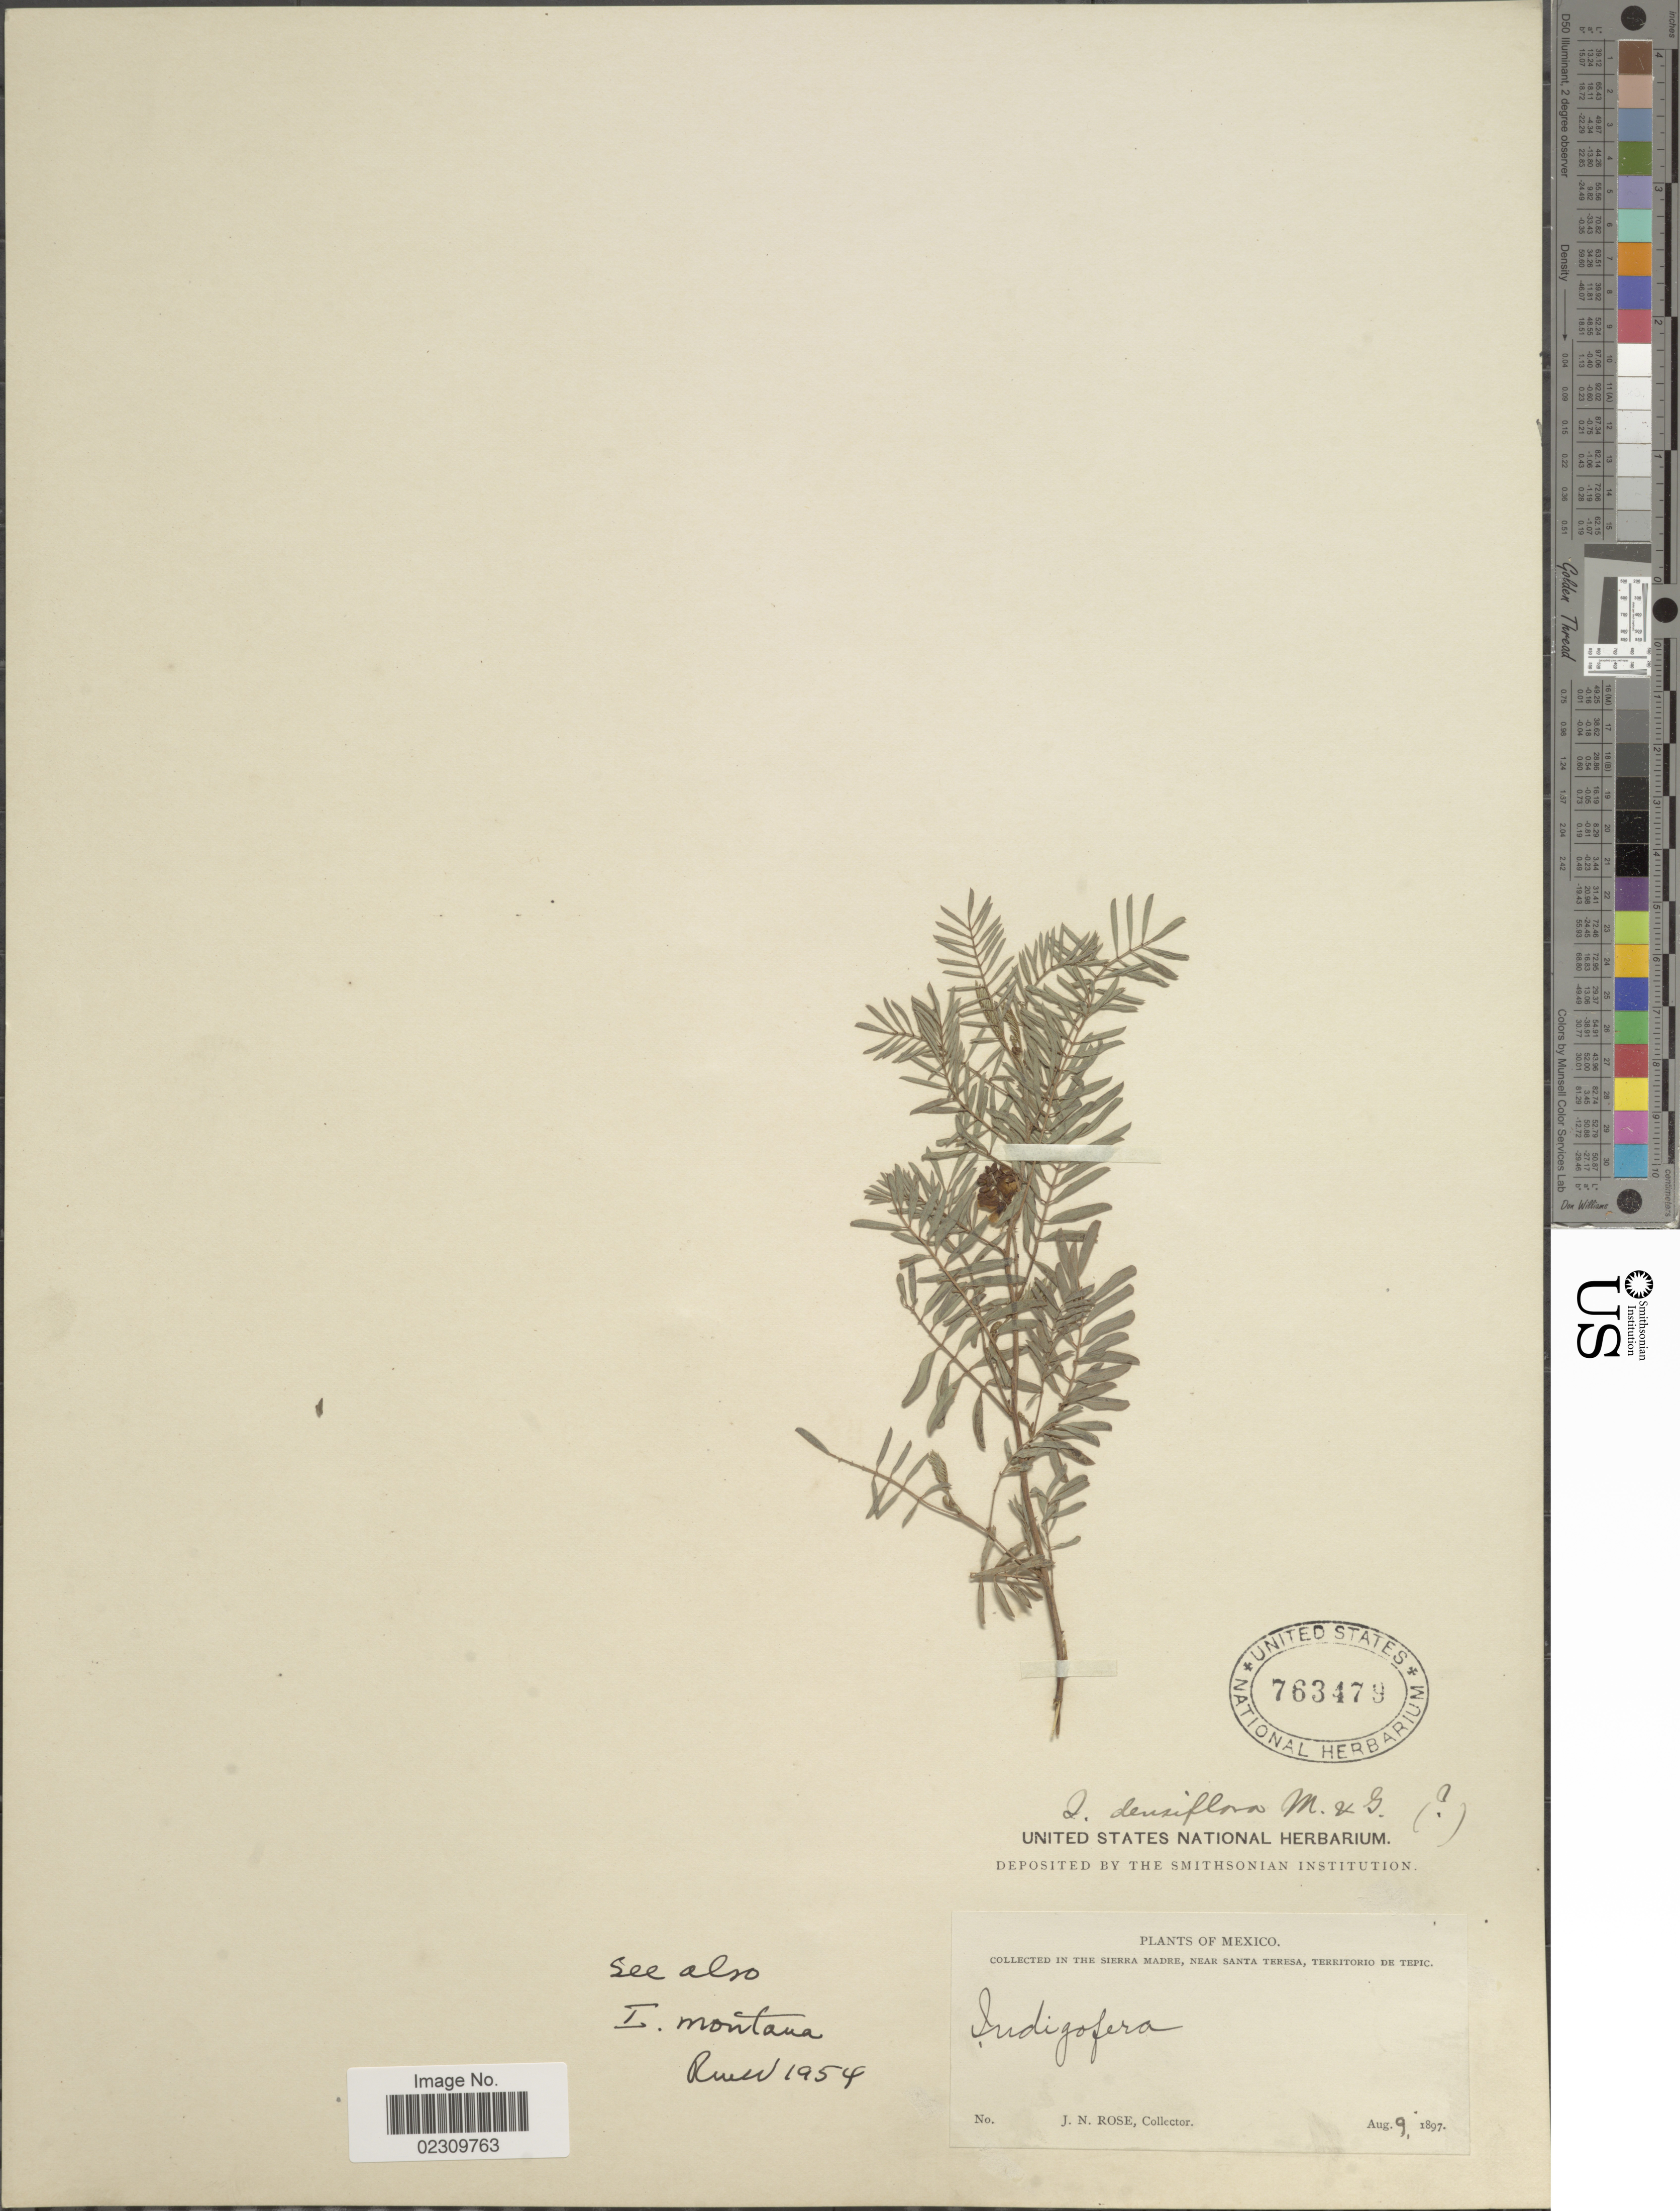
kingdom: Plantae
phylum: Tracheophyta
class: Magnoliopsida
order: Fabales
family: Fabaceae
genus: Indigofera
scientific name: Indigofera montana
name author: Rose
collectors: J. N. Rose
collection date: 1897-08-09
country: Mexico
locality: Sierra Madre, Near Santa Teresa, Territorio de Tepic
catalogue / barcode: US 763479